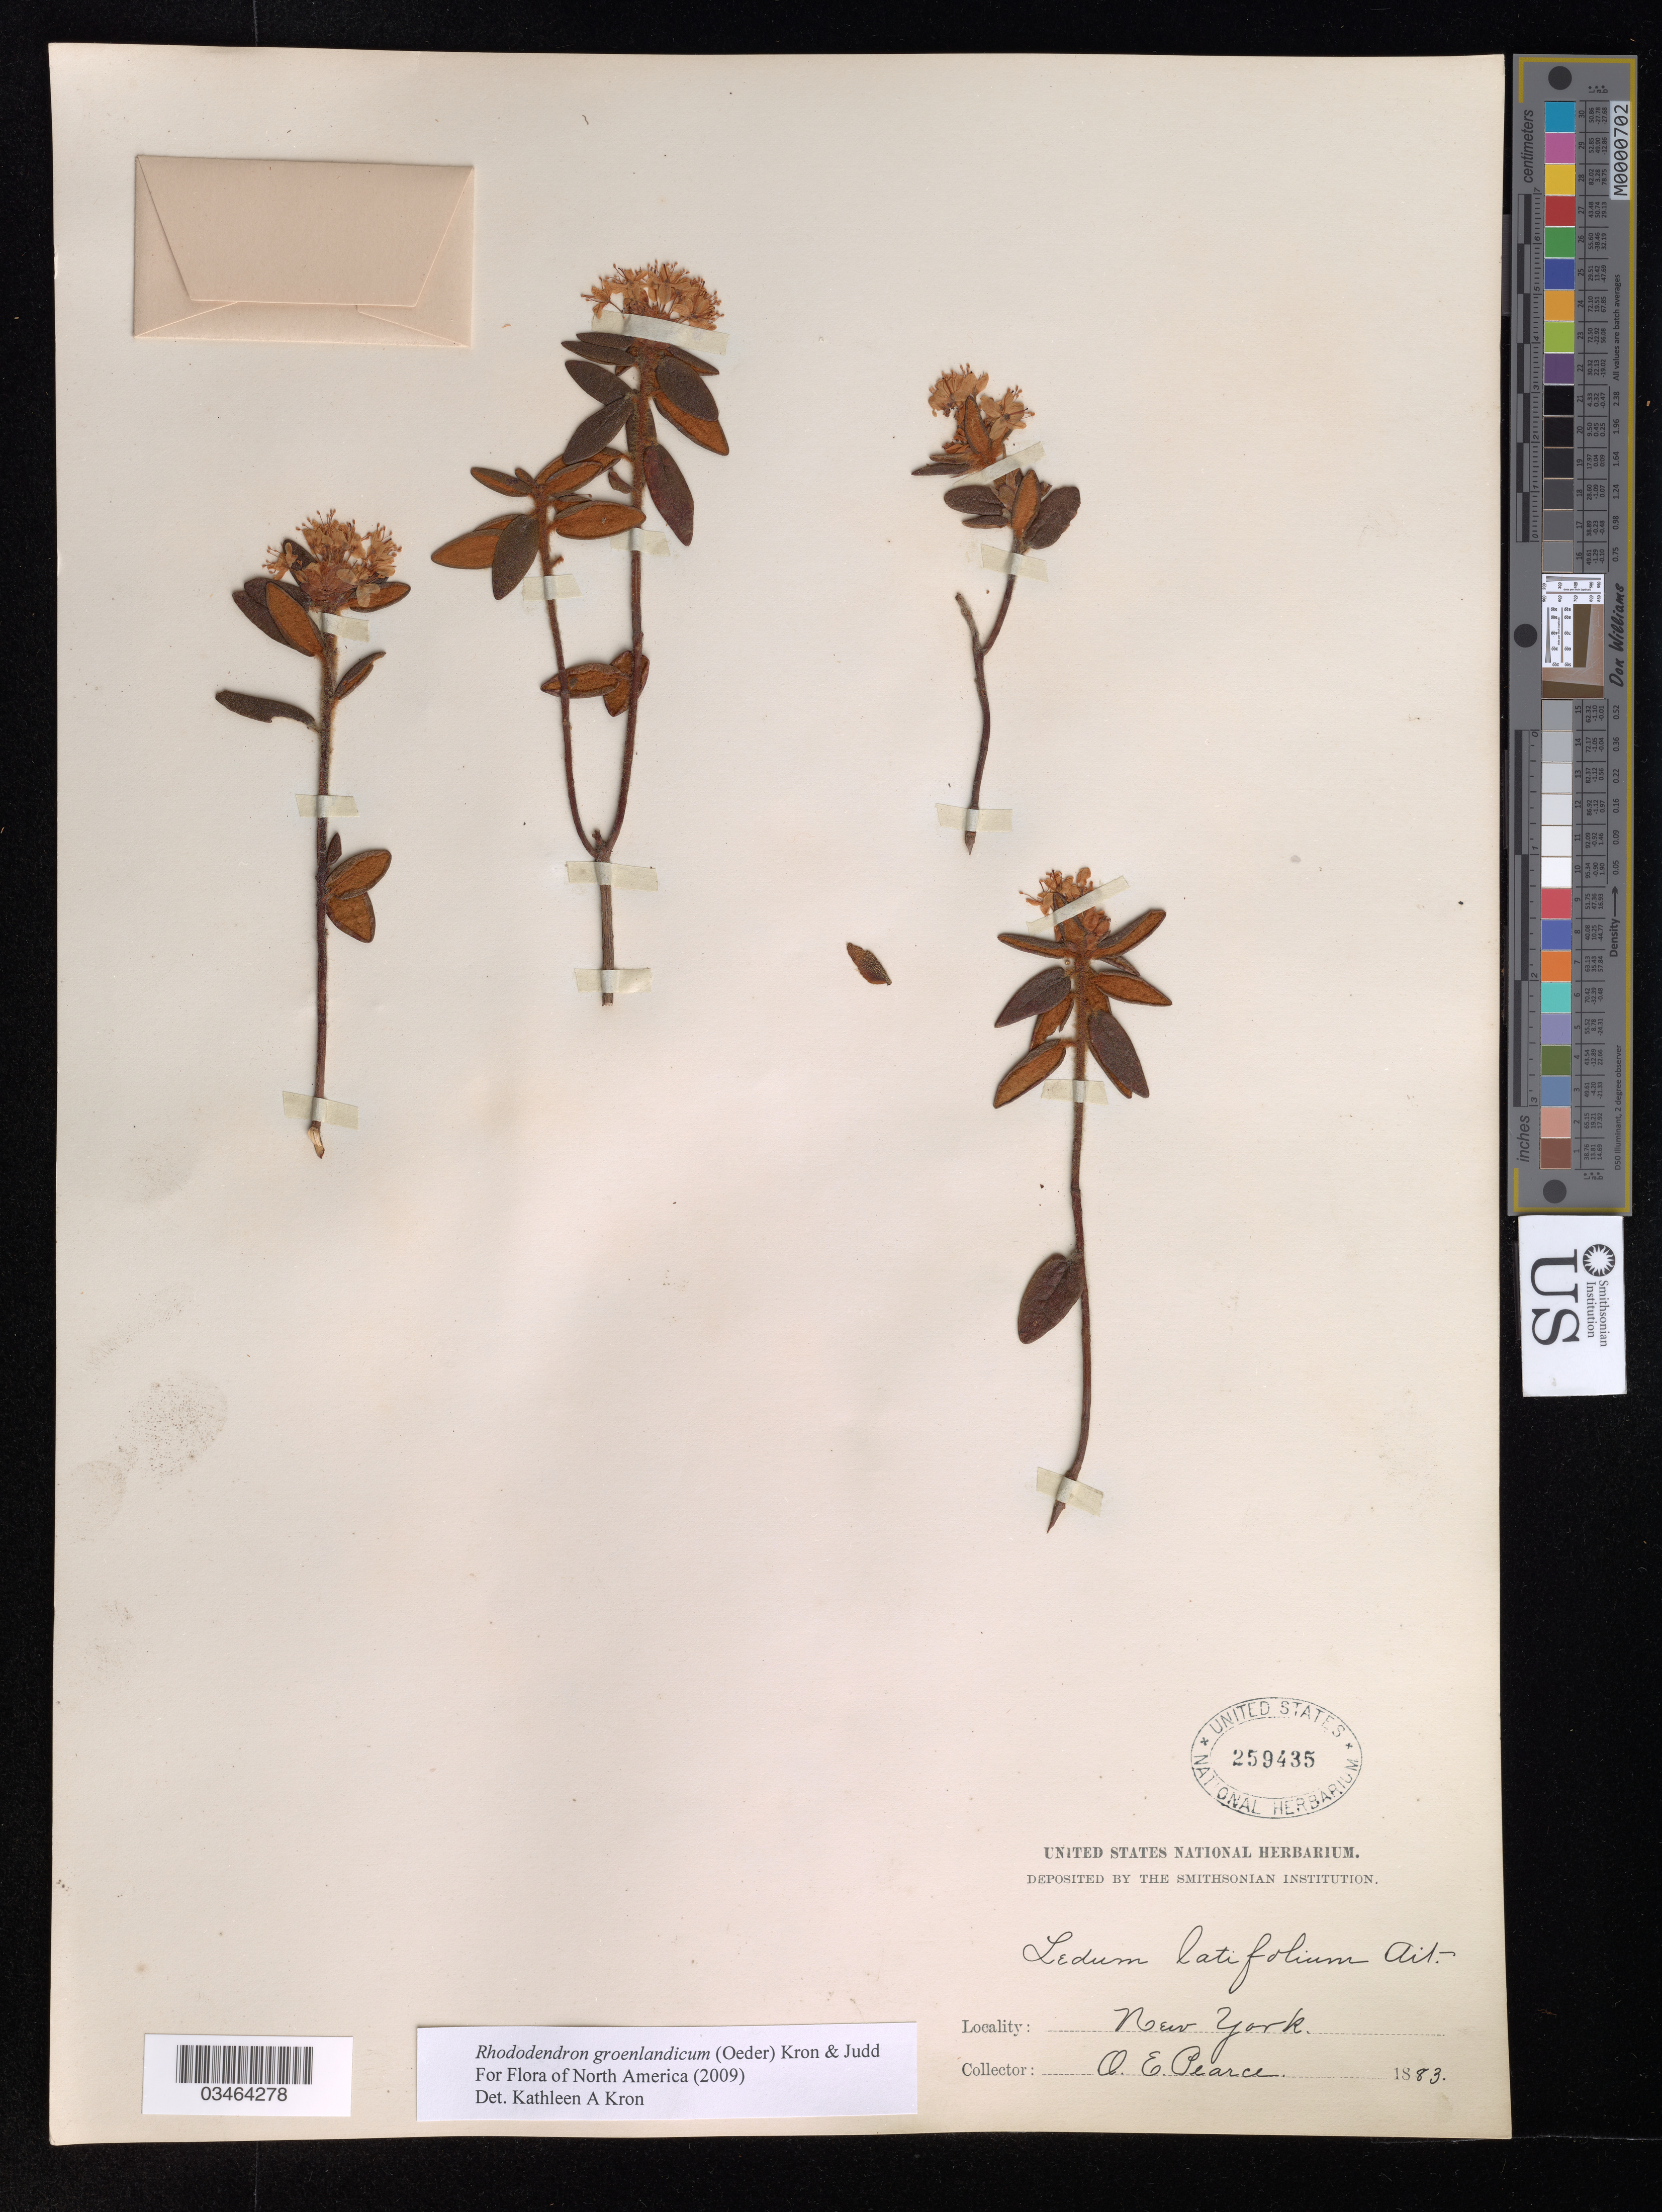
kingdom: Plantae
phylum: Tracheophyta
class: Magnoliopsida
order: Ericales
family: Ericaceae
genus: Rhododendron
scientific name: Rhododendron groenlandicum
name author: (Oeder) Kron & Judd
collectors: O. E. Pearce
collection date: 1883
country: United States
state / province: New York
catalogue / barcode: US 259435